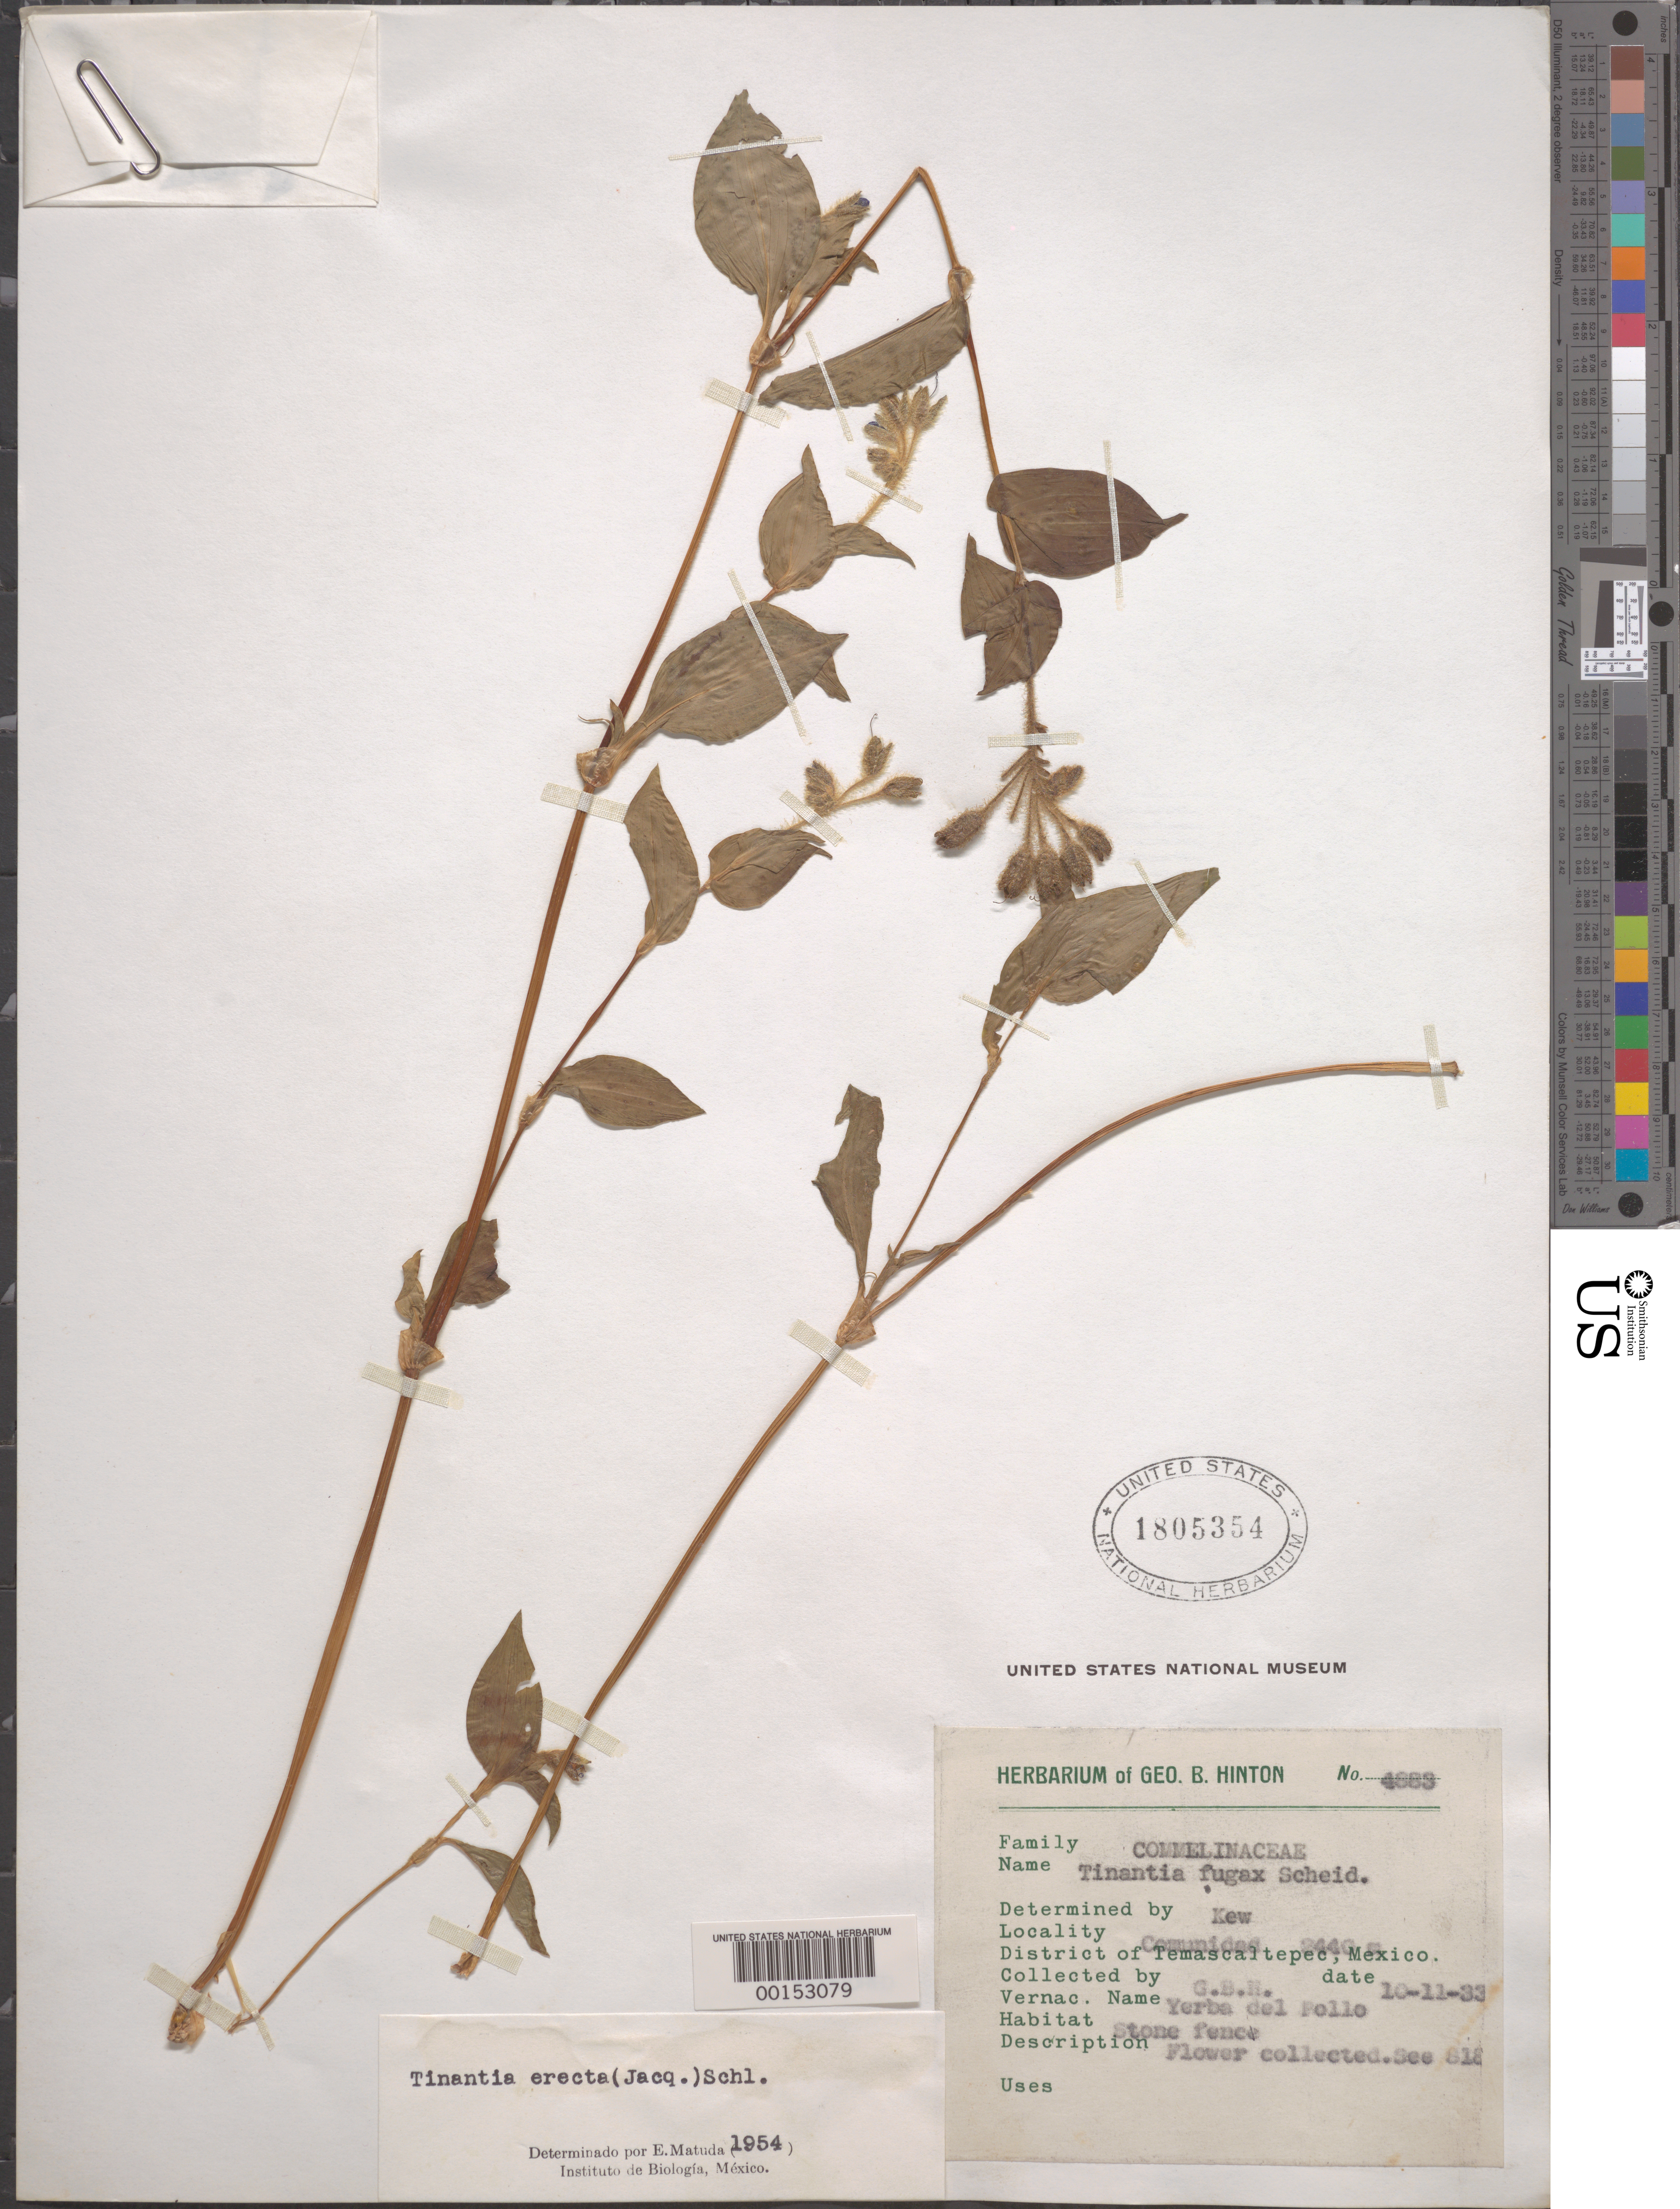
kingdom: Plantae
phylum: Tracheophyta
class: Liliopsida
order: Commelinales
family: Commelinaceae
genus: Tinantia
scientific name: Tinantia erecta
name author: (Jacq.) Fenzl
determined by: Matuda, E.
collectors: G. B. Hinton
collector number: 4883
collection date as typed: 10 Nov 1933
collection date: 1933-11-10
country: Mexico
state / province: México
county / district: Temascaltepec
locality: Comunidad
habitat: Stone fence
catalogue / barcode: US 1805354